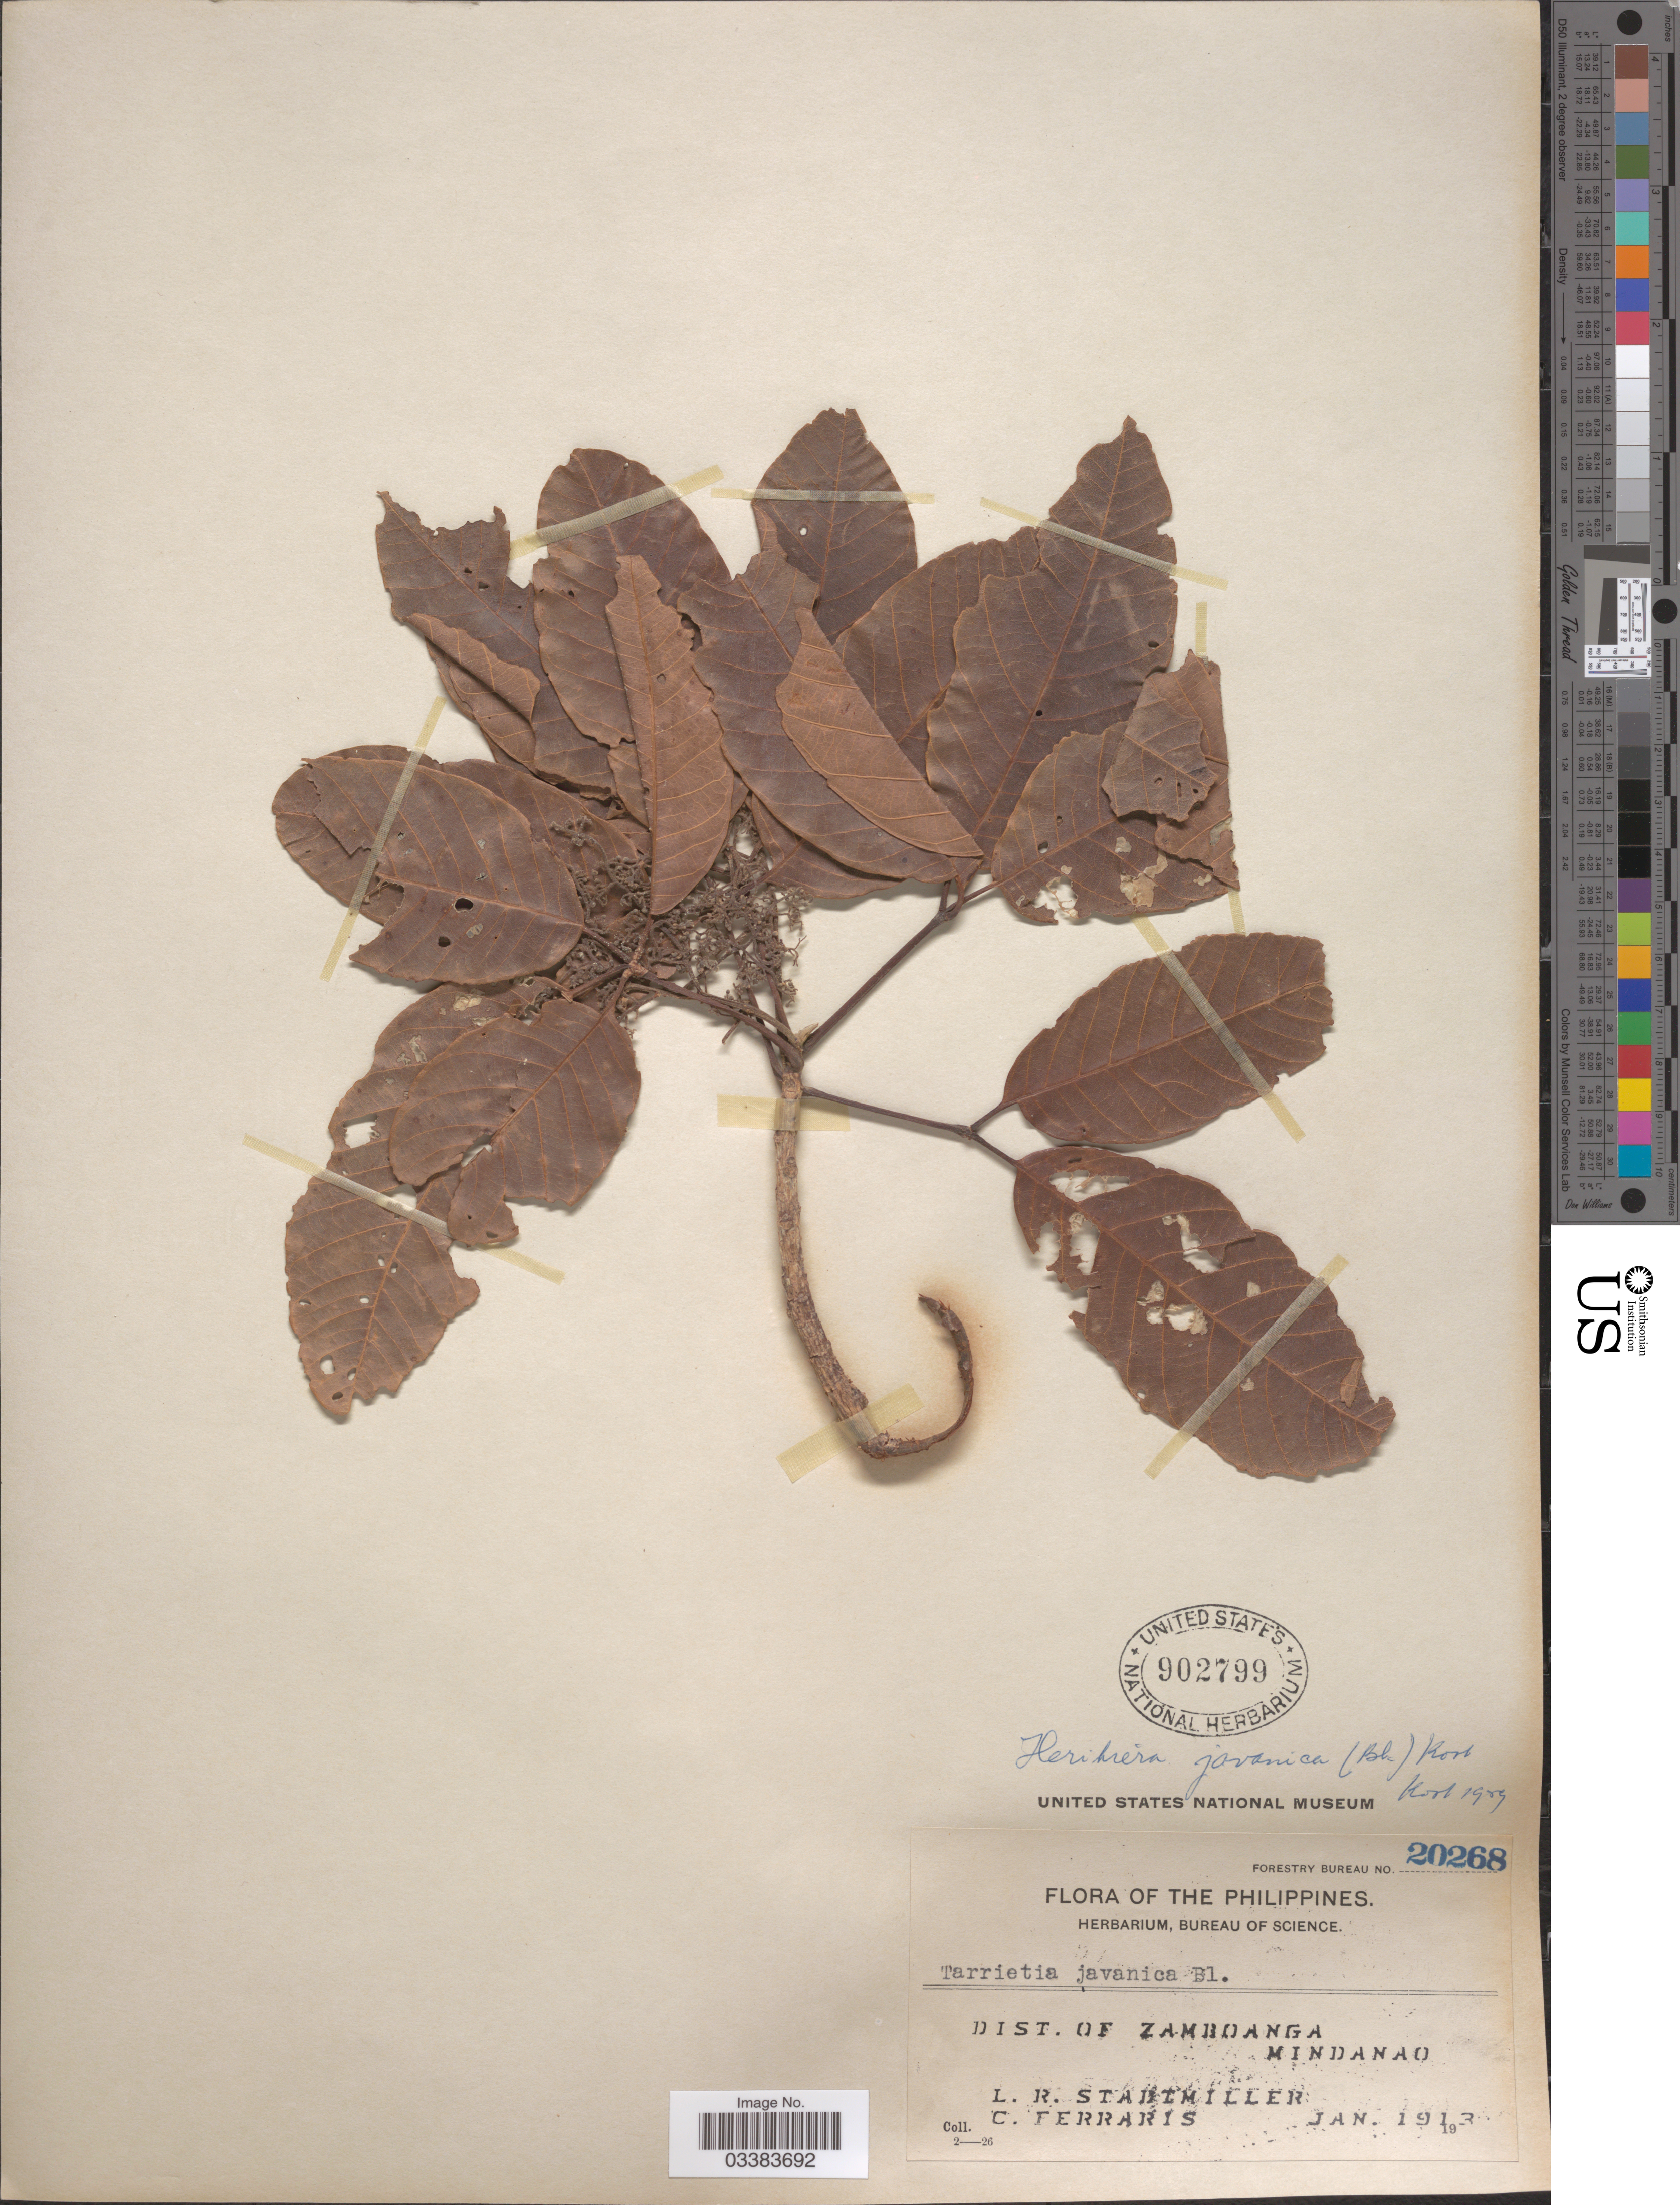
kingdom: Plantae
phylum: Tracheophyta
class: Magnoliopsida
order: Malvales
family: Malvaceae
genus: Heritiera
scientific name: Heritiera javanica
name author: (Blume) Kosterm.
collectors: L. Stadtmiller & C. Ferraris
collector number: Forestry Bureau 20268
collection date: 1913-01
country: Philippines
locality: Dist. of Zamboanga. Mindanao.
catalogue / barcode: US 902799